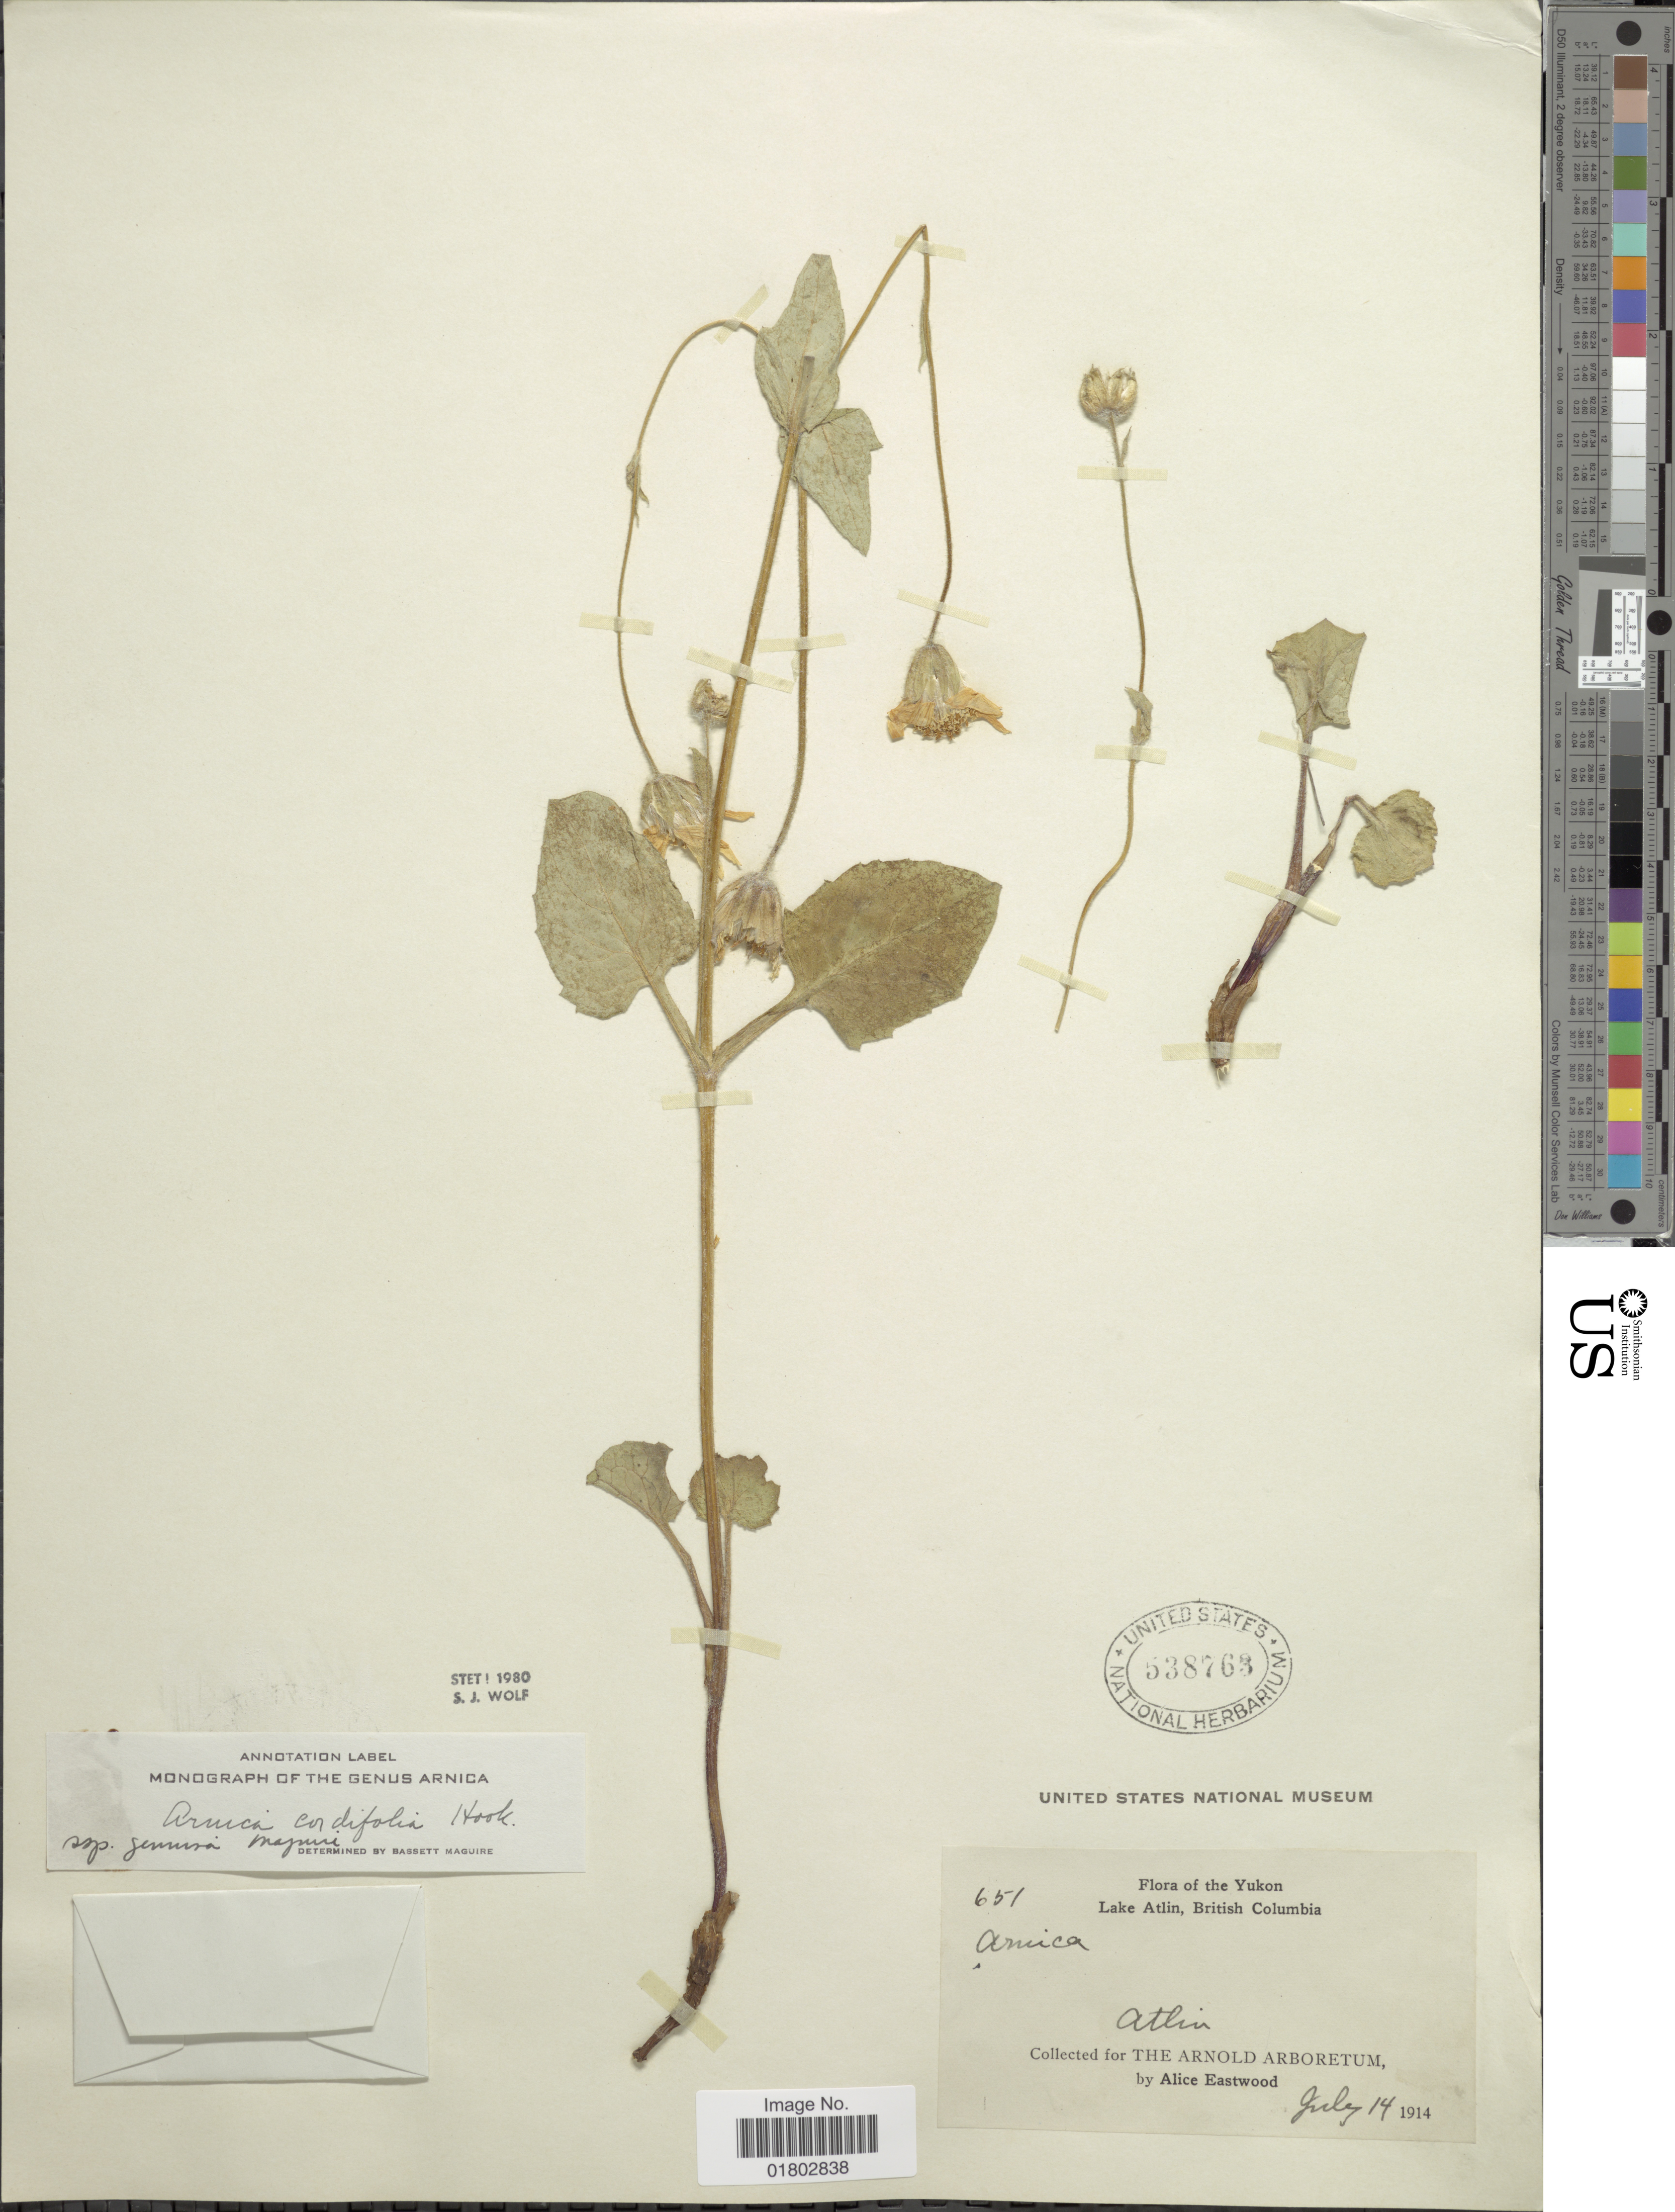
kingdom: Plantae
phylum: Tracheophyta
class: Magnoliopsida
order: Asterales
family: Asteraceae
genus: Arnica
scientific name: Arnica cordifolia subsp. genuina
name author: Maguire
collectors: A. Eastwood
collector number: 651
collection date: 1914-07-14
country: Canada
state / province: British Columbia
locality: Yukon, Lake Atlin, Atlin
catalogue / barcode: US 538763